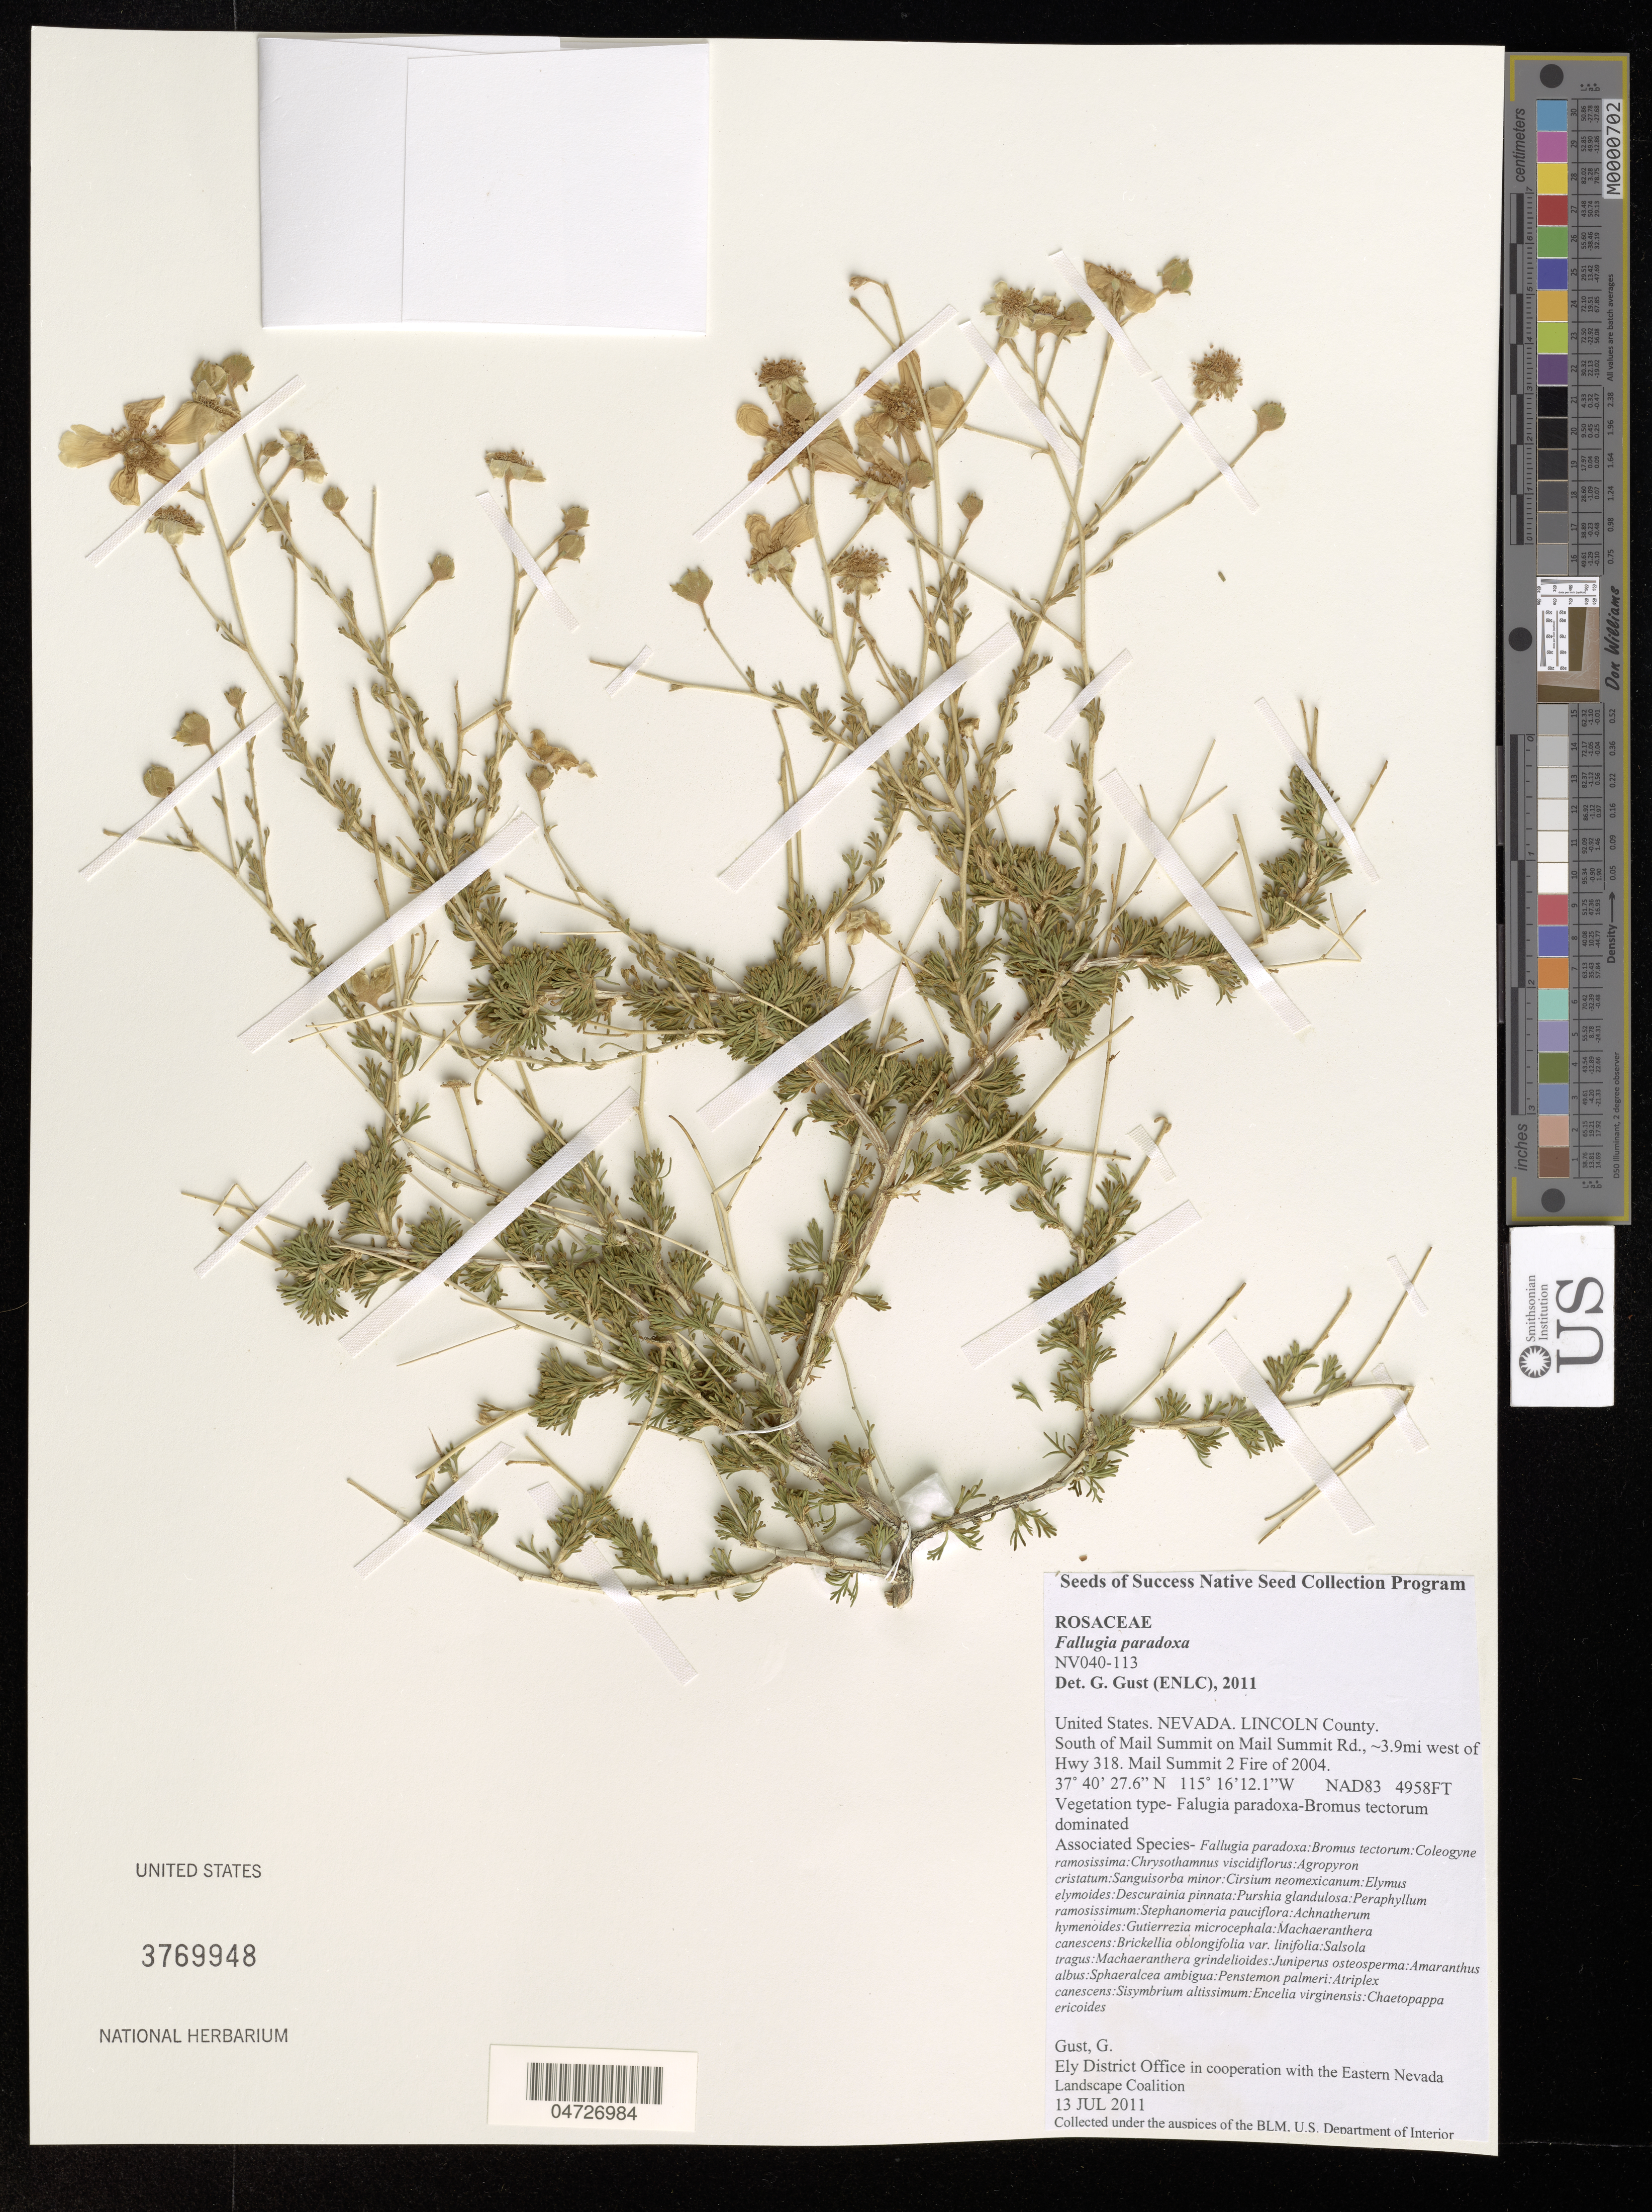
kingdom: Plantae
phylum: Tracheophyta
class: Magnoliopsida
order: Rosales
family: Rosaceae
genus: Fallugia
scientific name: Fallugia paradoxa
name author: (D. Don ex Tilloch & T. Taylor) Endl. ex Torr.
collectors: G. Gust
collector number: NV040-113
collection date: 2011-07-13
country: United States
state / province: Nevada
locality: Lincoln County. South of Mail Summit on Mail Summit Rd., ~3.9mi west of Hwy 318. Mail Summit 2 Fire of 2004.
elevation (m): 1511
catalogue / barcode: US 3769948